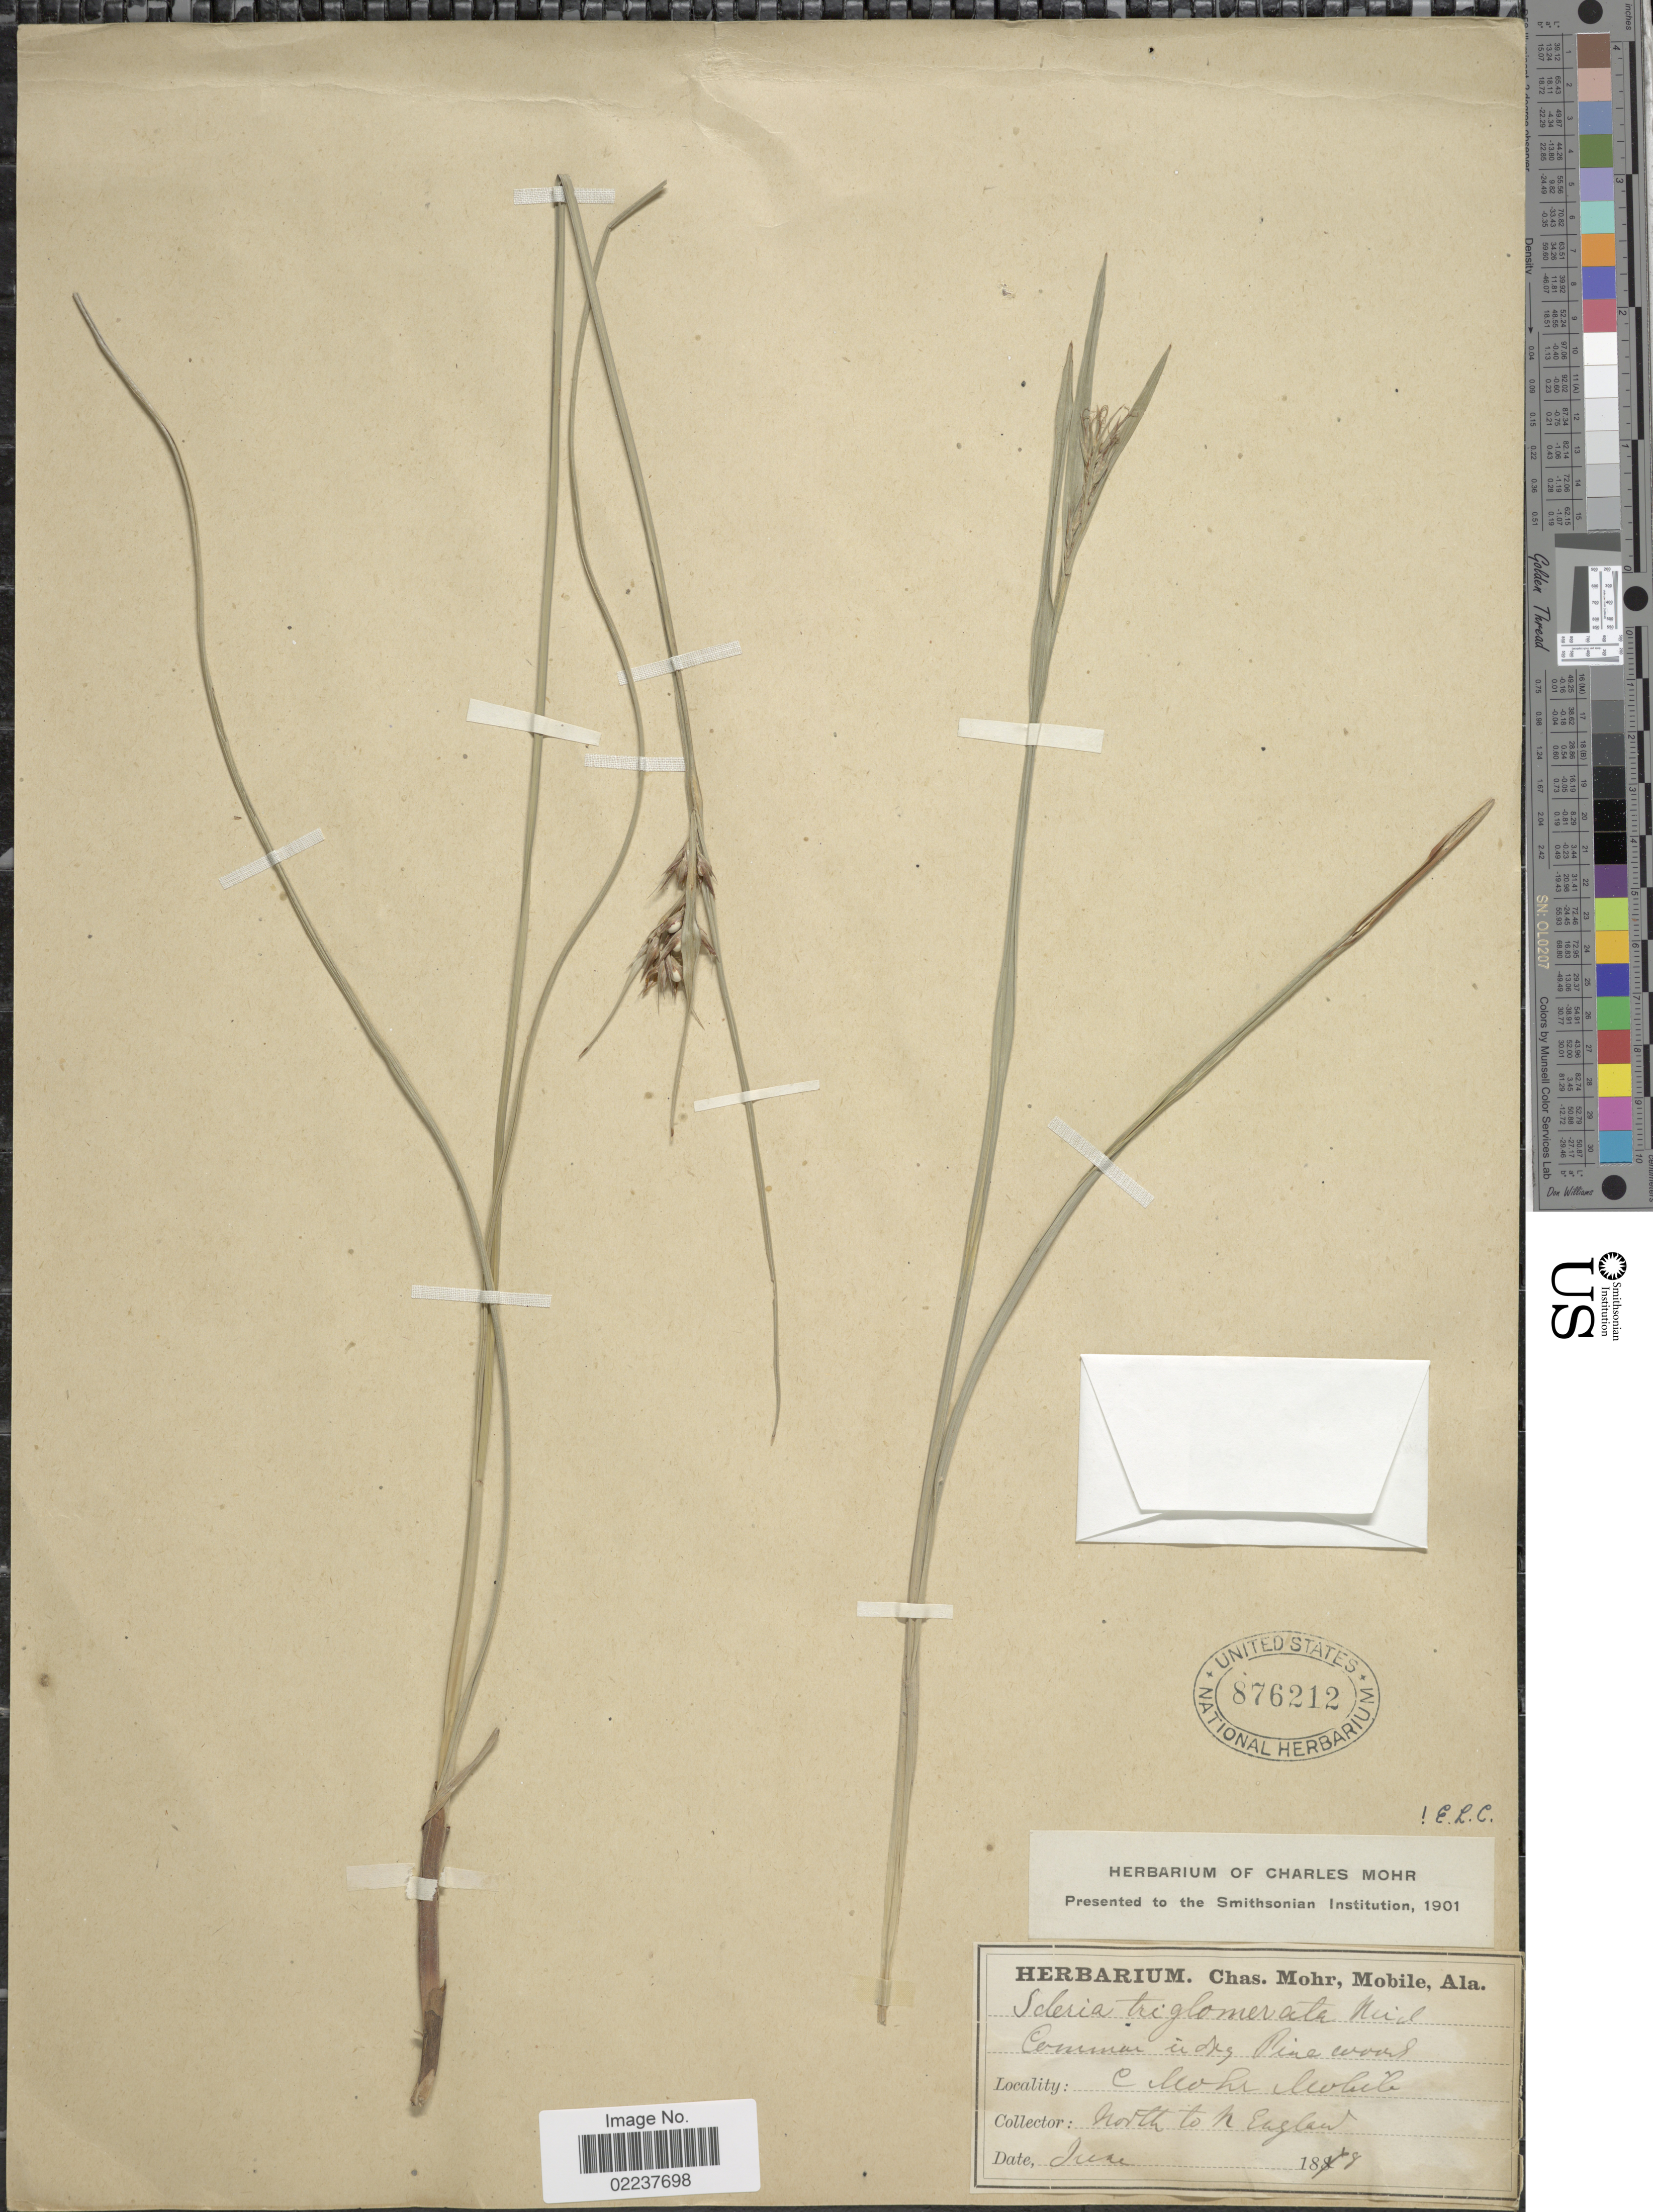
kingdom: Plantae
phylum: Tracheophyta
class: Liliopsida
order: Poales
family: Cyperaceae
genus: Scleria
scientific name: Scleria triglomerata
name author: Michx.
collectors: C. T. Mohr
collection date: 1878-06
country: United States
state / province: Alabama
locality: Mobile, North to N England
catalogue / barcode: US 876212